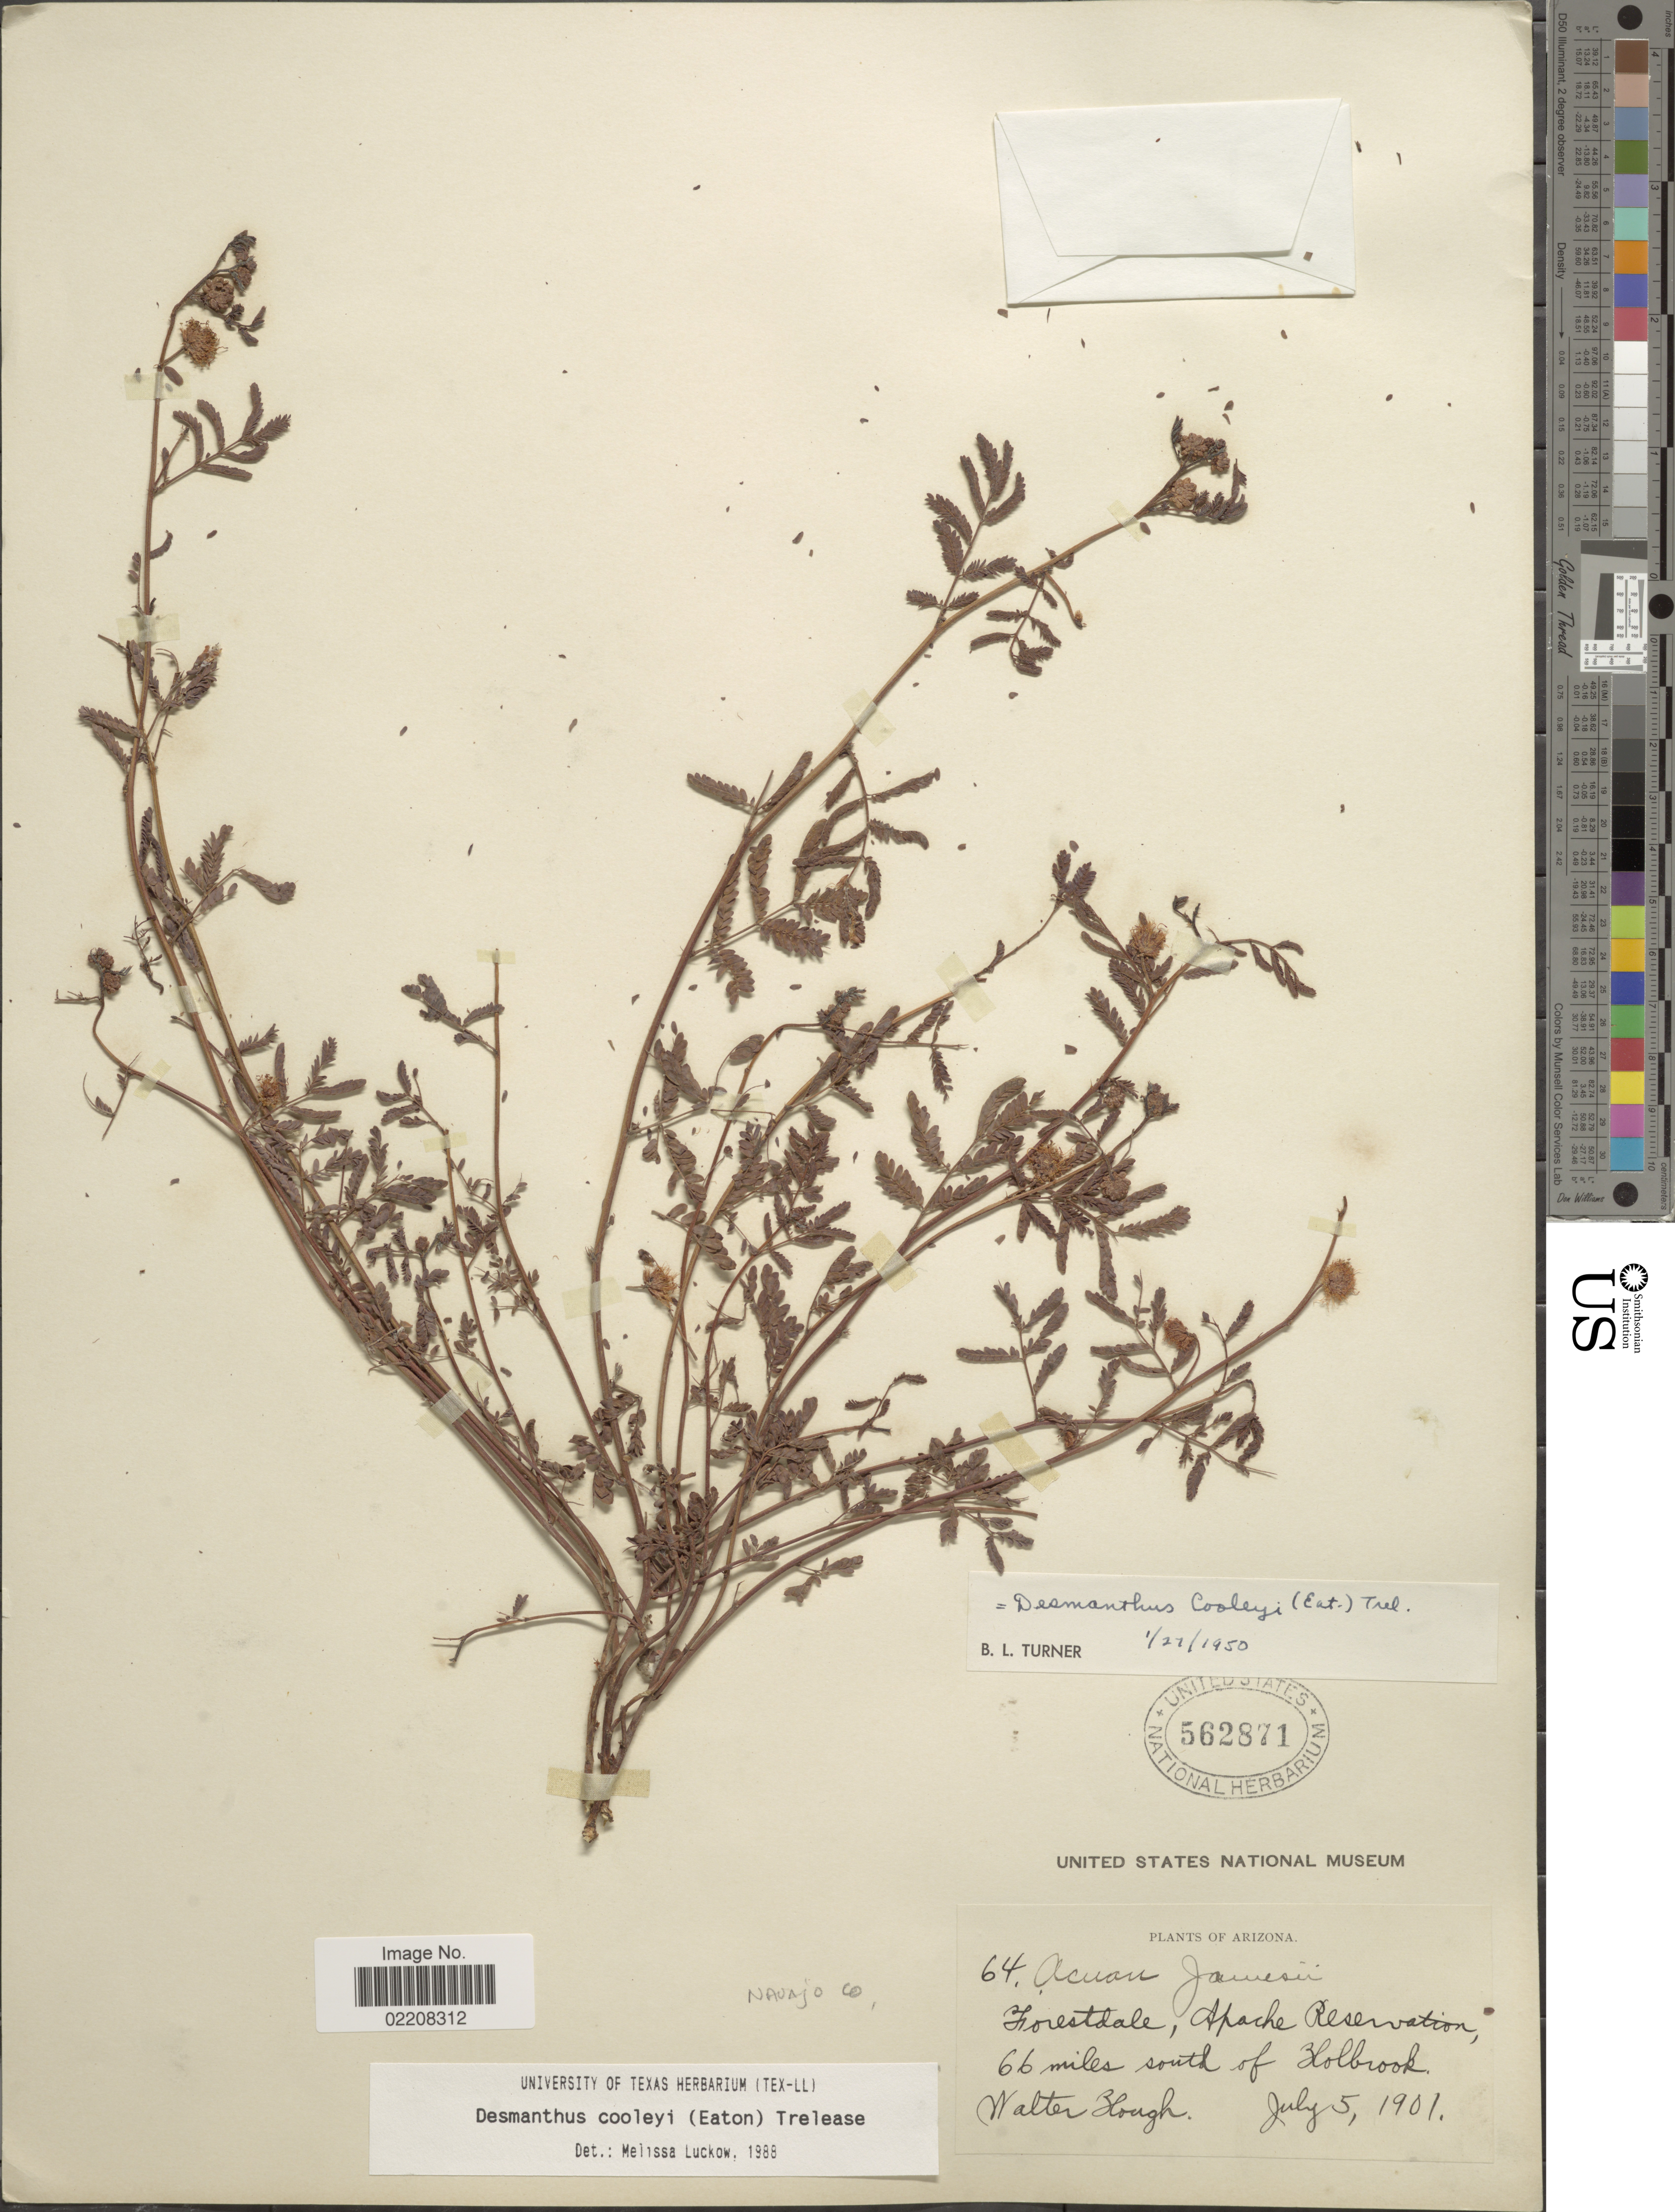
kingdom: Plantae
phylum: Tracheophyta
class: Magnoliopsida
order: Fabales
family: Fabaceae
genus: Desmanthus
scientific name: Desmanthus cooleyi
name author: (Eaton) Trel.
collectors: W. Hough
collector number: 64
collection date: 1901-07-05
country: United States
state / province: Arizona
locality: Forestdale, Apache Reservation, 66 miles south of Blolbrook. Navajo Co.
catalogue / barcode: US 562871